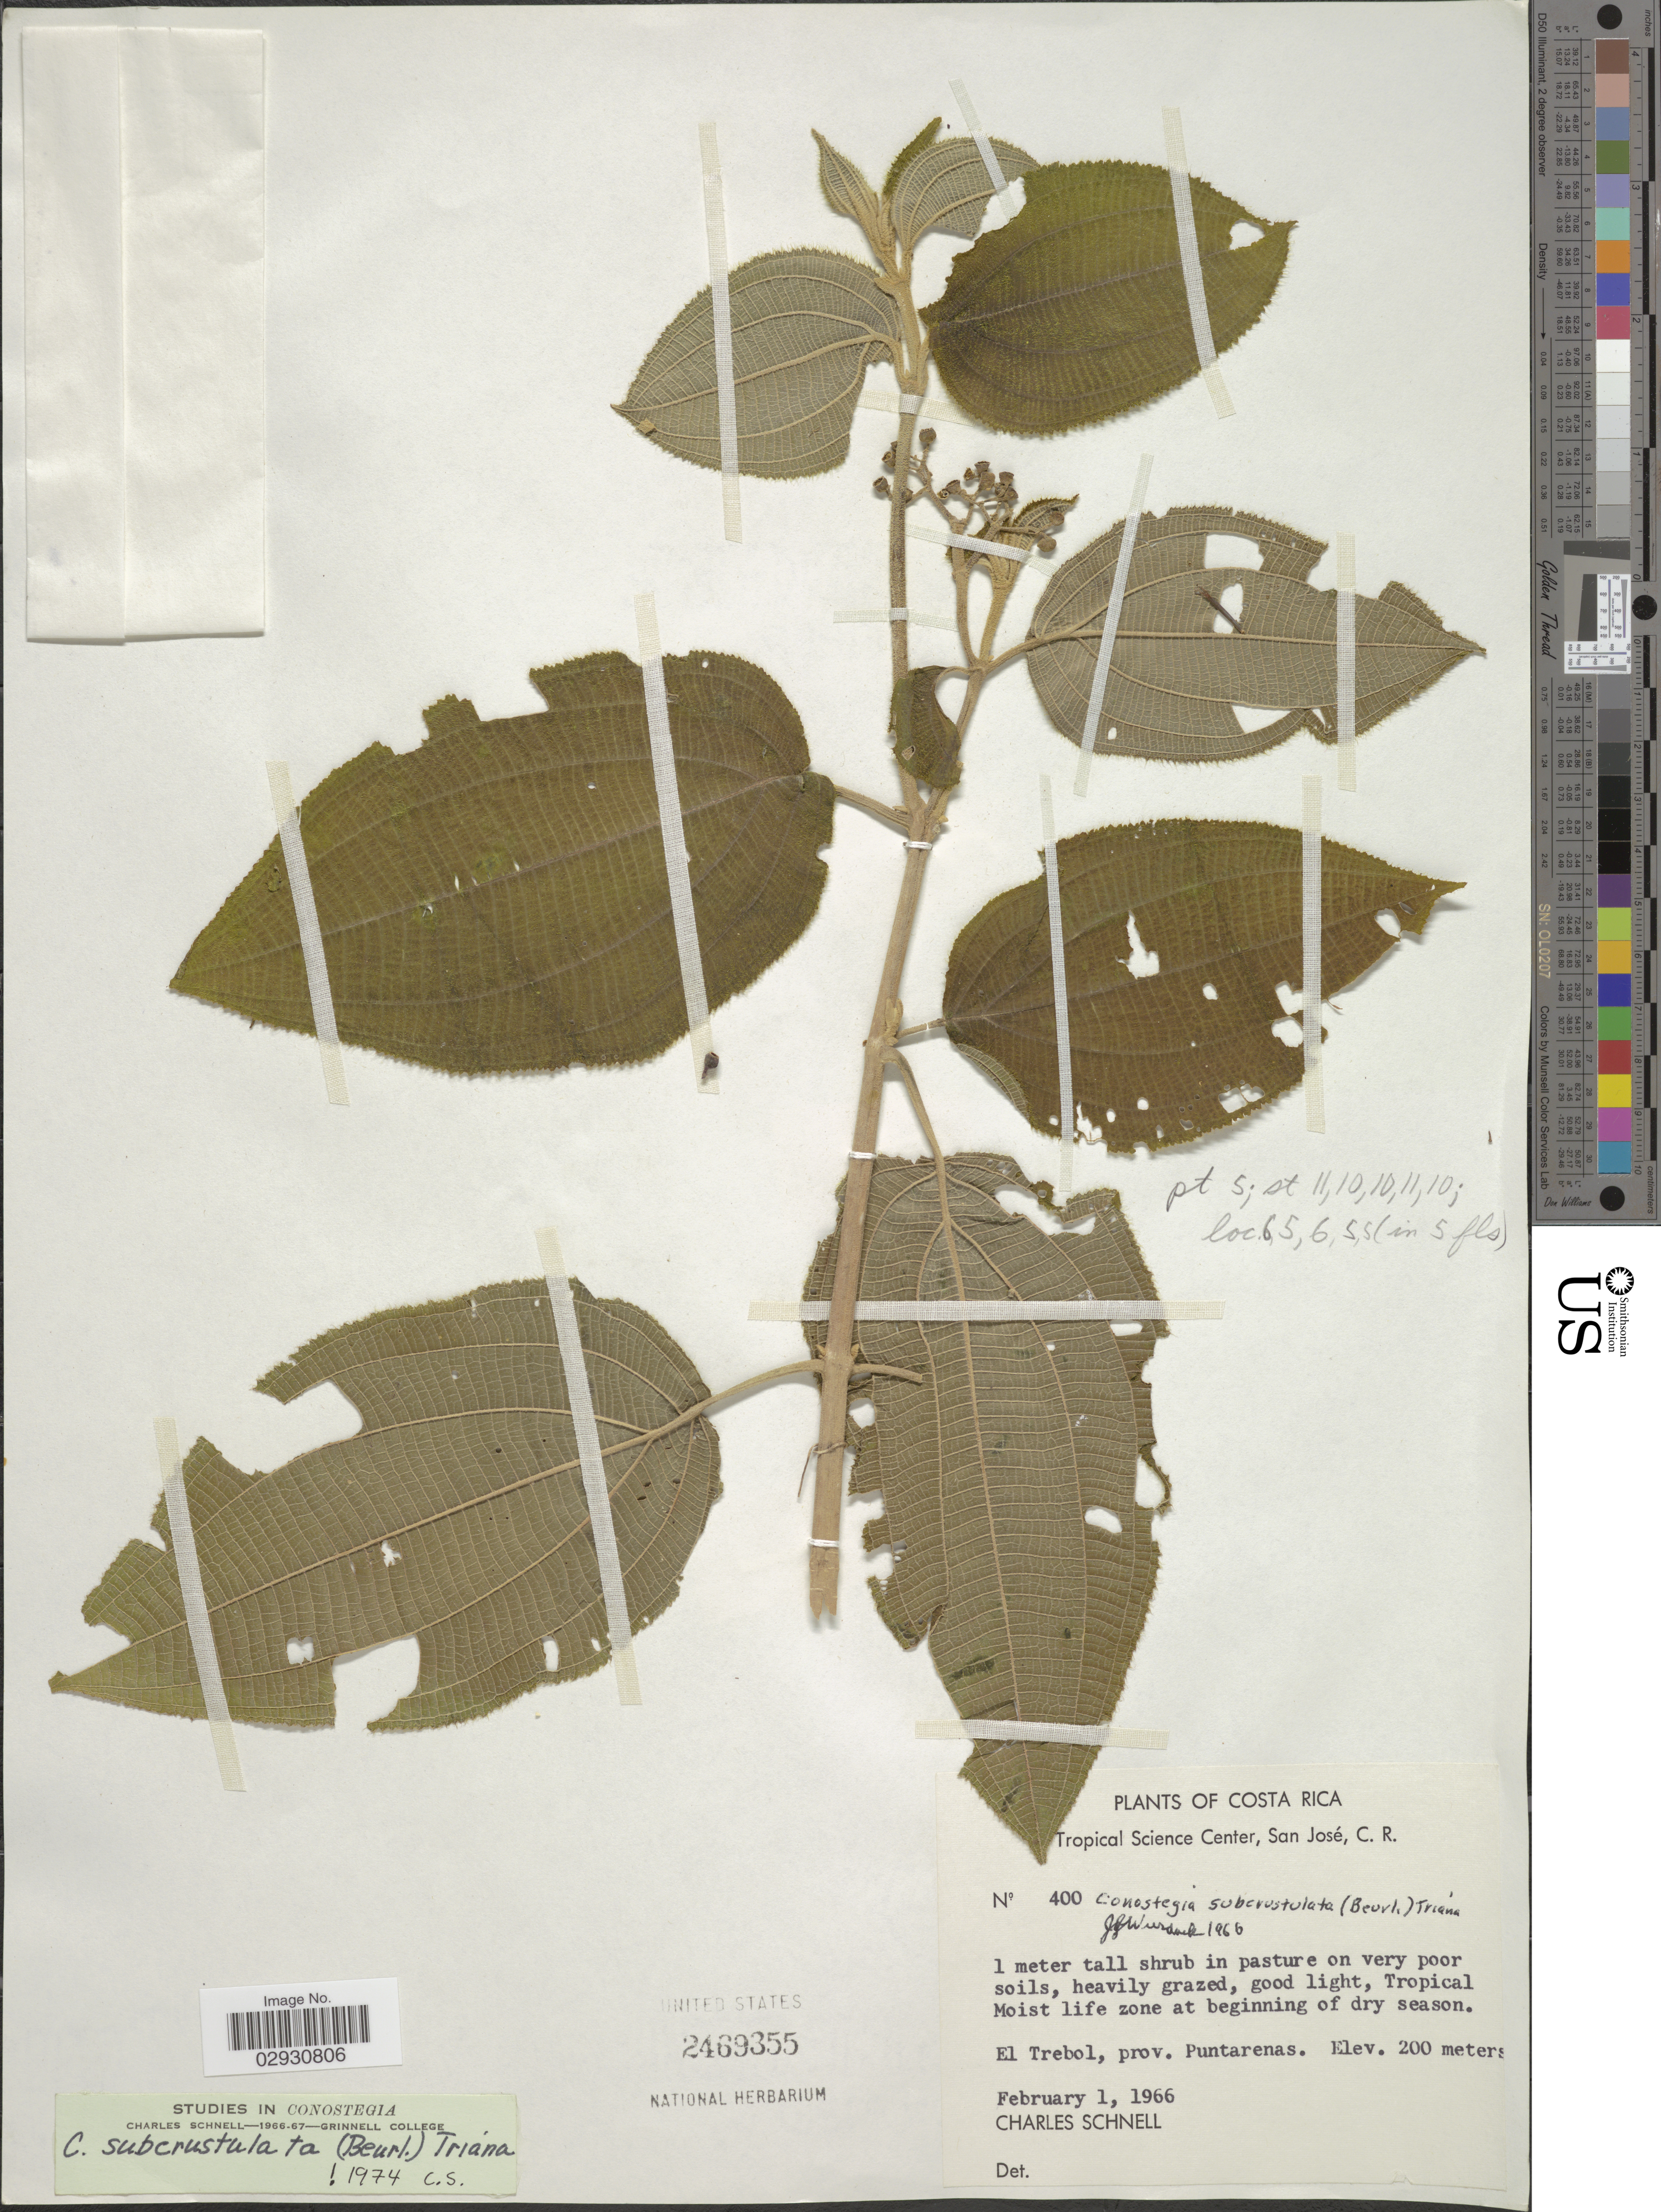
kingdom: Plantae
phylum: Tracheophyta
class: Magnoliopsida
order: Myrtales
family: Melastomataceae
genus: Conostegia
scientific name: Conostegia subcrustulata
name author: (Beurl.) Triana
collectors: C. Schnell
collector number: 400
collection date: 1966-02-01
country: Costa Rica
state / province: Puntarenas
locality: Tropical Moist life zone at beginning of dry season. El Trebol, prov. Puntarenas.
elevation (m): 200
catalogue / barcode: US 2469355